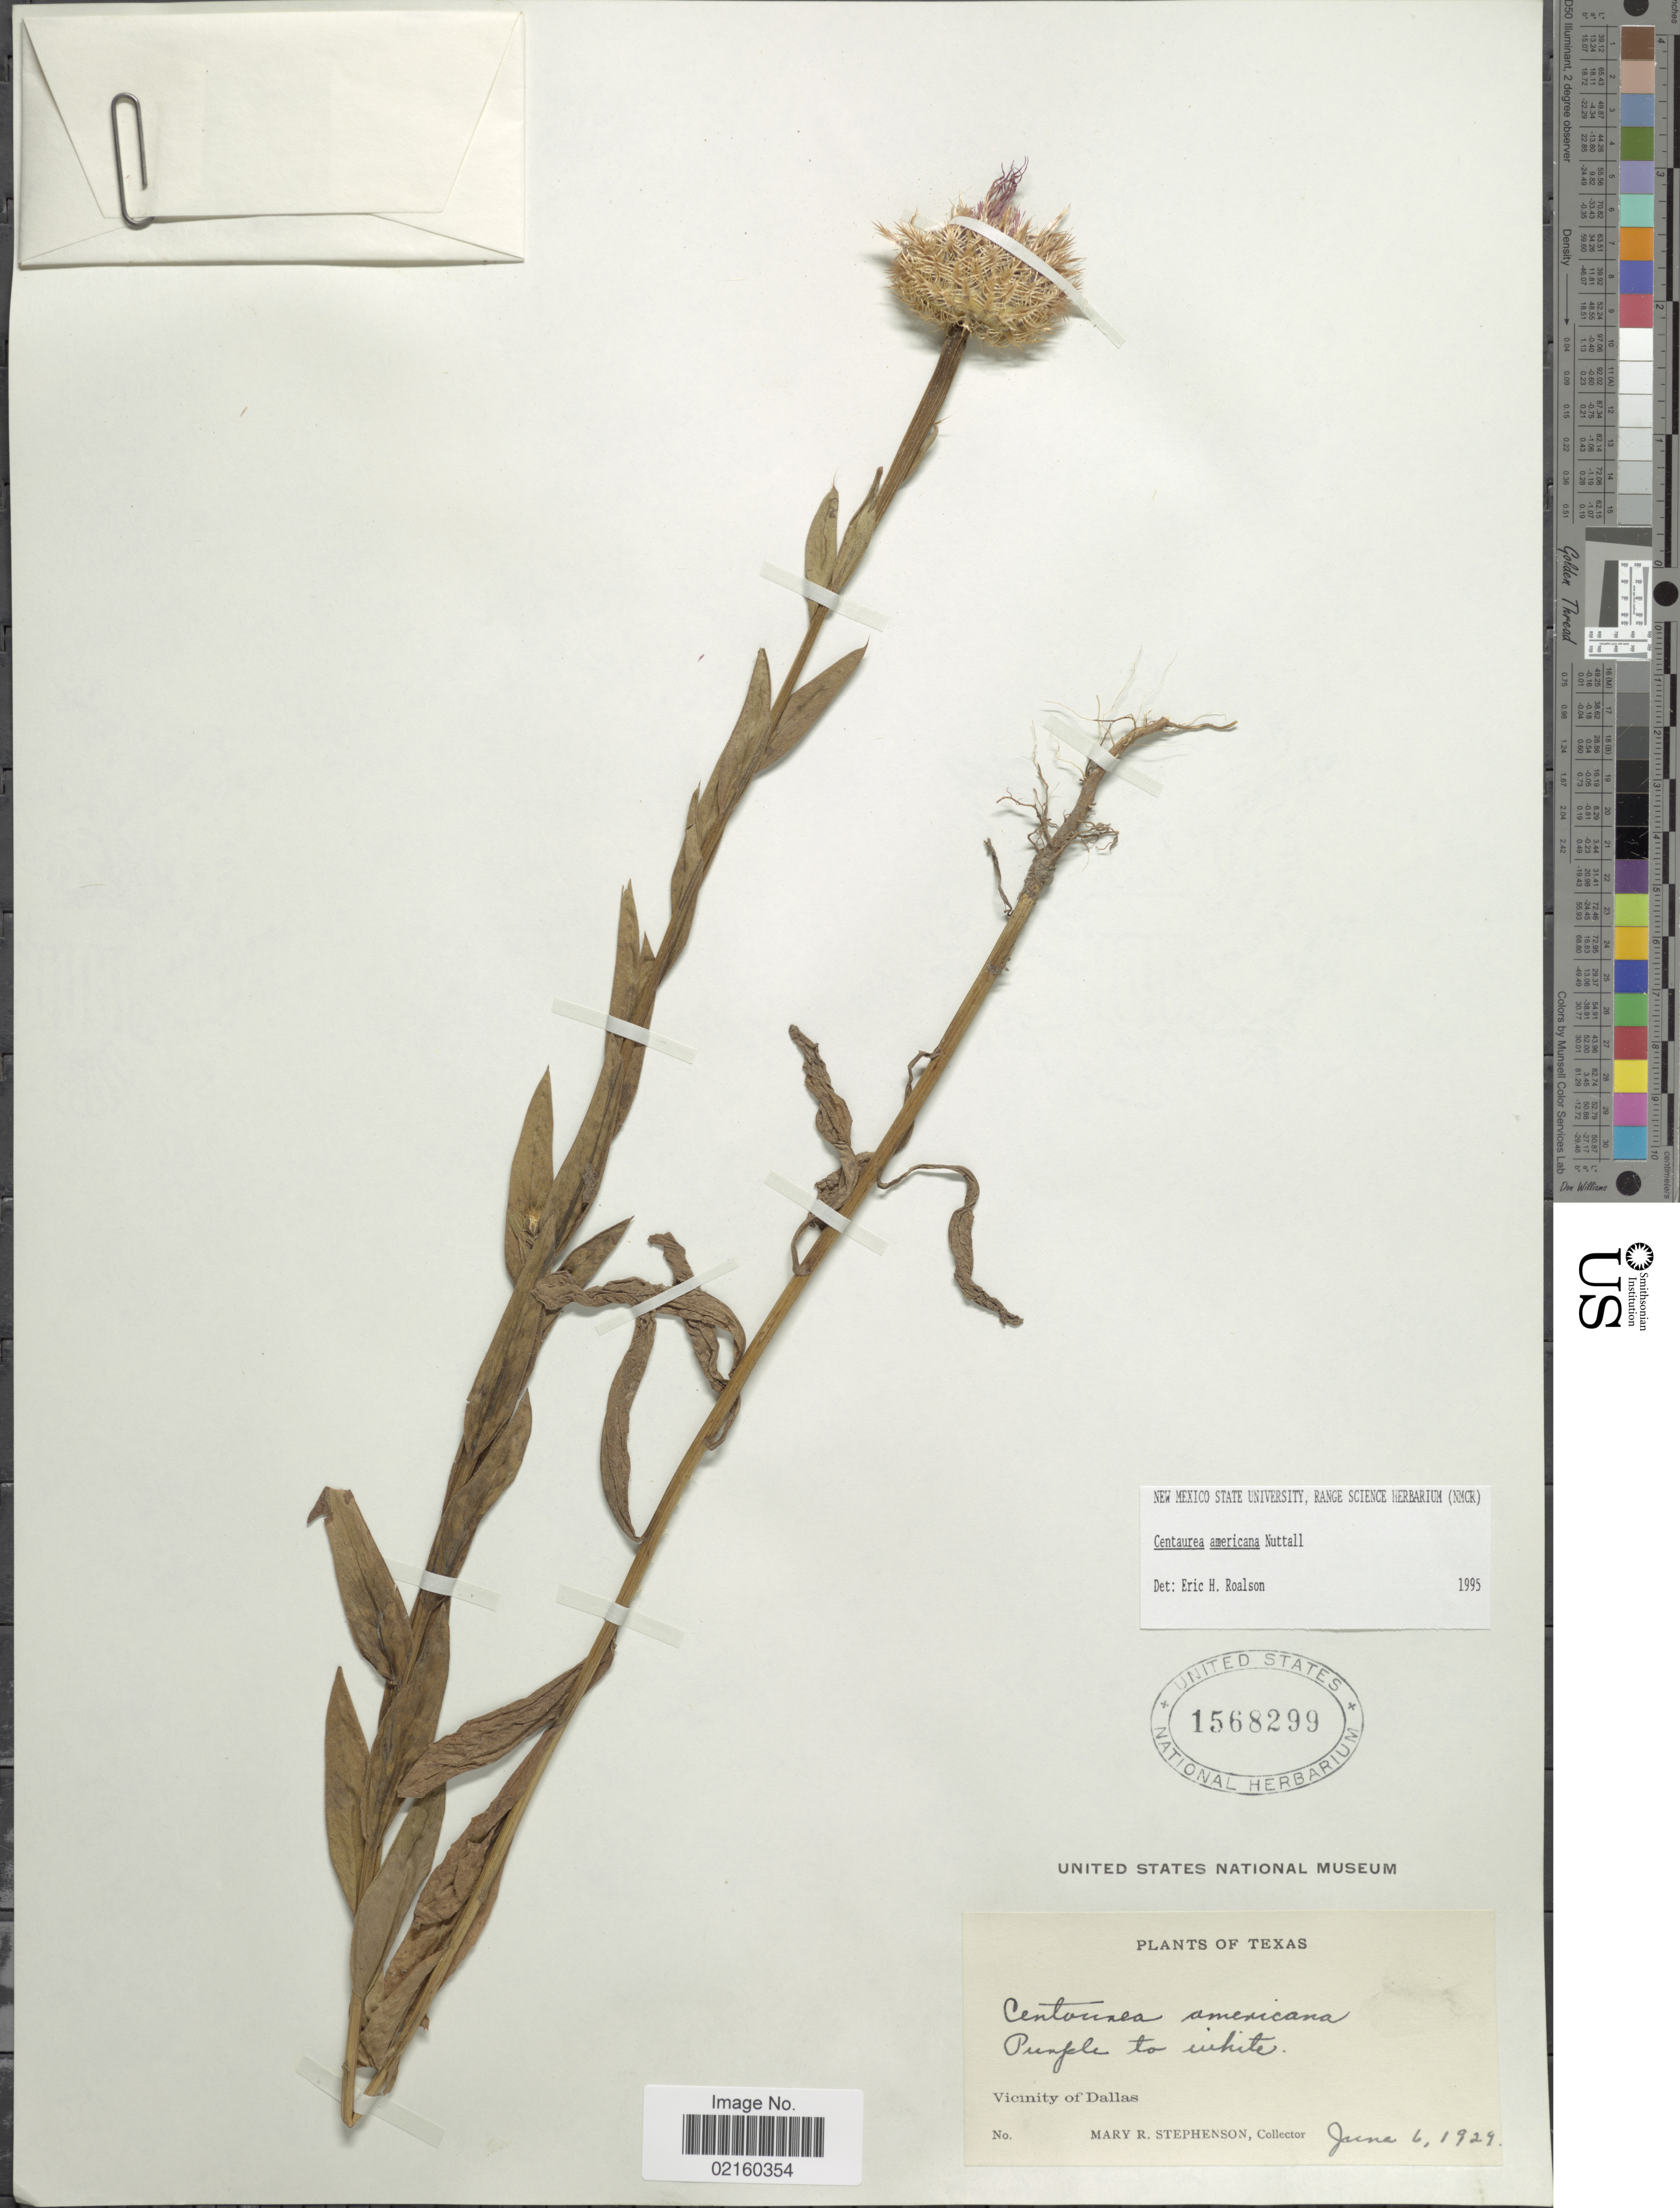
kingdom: Plantae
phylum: Tracheophyta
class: Magnoliopsida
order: Asterales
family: Asteraceae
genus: Plectocephalus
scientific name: Plectocephalus americanus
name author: (Nutt.) D. Don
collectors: M. Stephenson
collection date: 1929-06-06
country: United States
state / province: Texas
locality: Vicinity of Dallas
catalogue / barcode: US 1568299